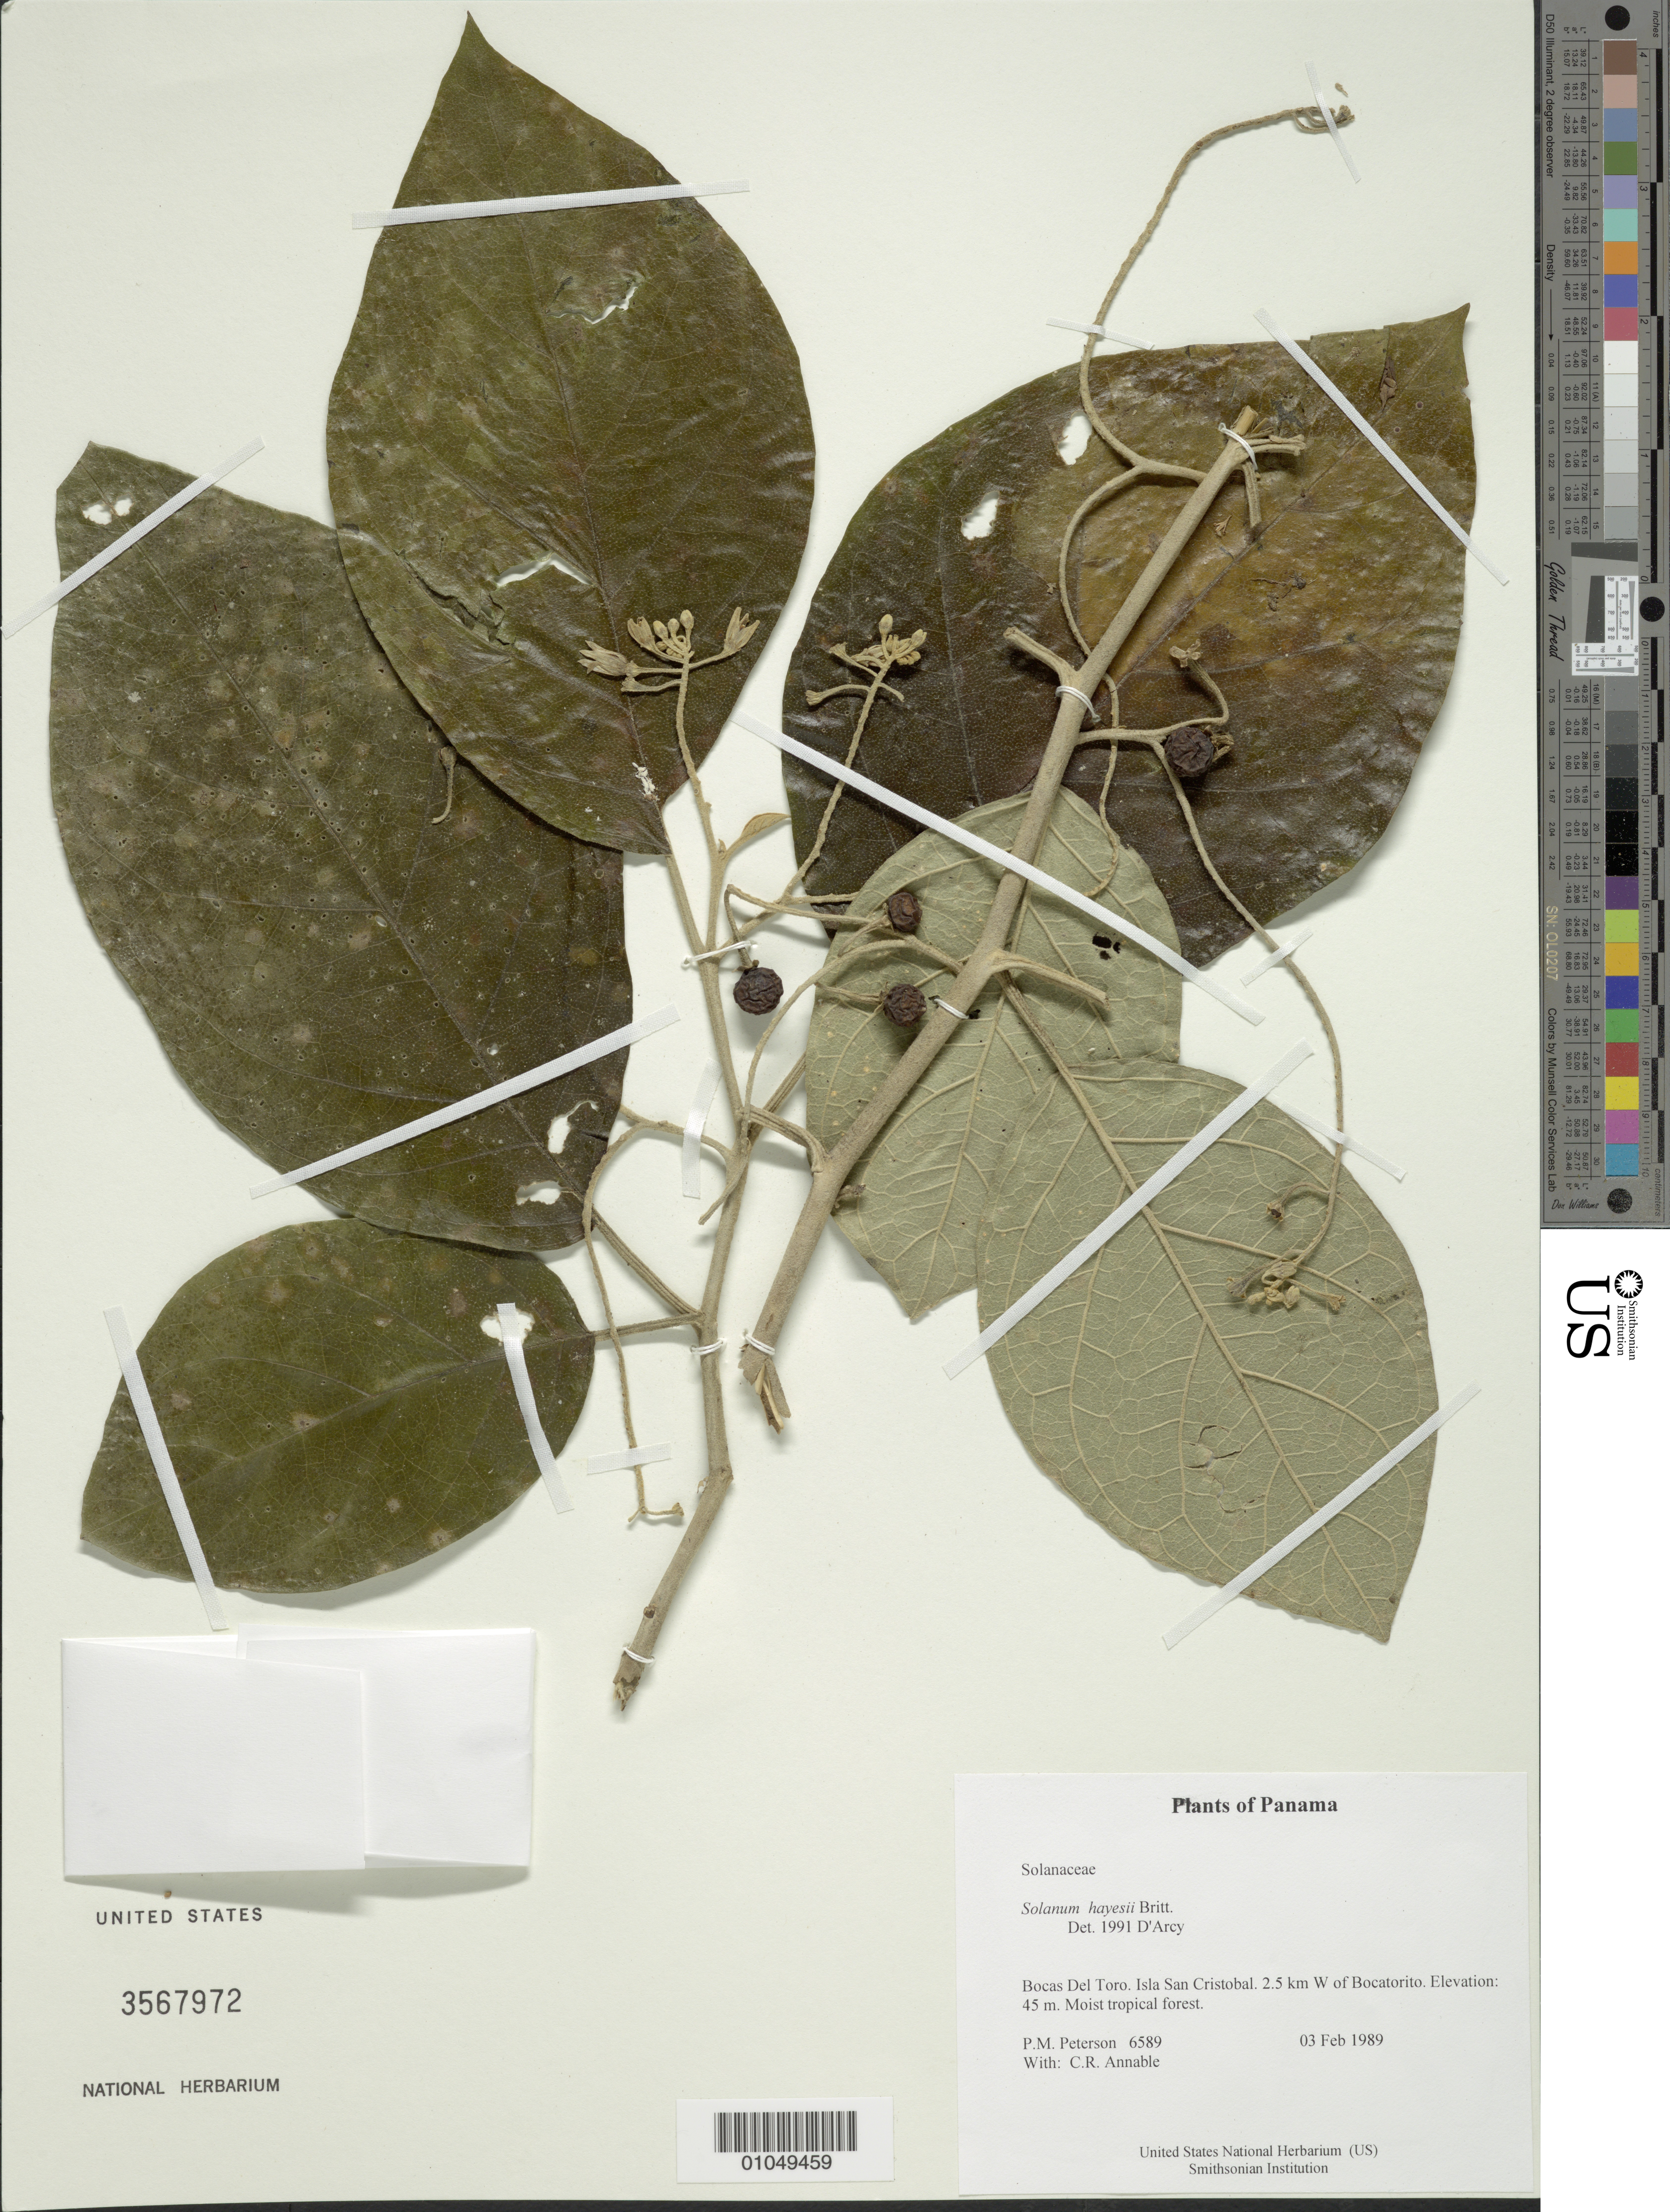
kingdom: Plantae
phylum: Tracheophyta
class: Magnoliopsida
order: Solanales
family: Solanaceae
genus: Solanum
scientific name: Solanum hayesii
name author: Fernald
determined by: D'Arcy, W. G.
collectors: P. M. Peterson & C. R. Annable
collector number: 06589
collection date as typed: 03 Feb 1989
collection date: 1989-02-03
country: Panama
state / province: Bocas del Toro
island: San Cristobal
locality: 2.5 km W of Bocatorito.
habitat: Moist tropical forest.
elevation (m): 45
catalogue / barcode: US 3567982